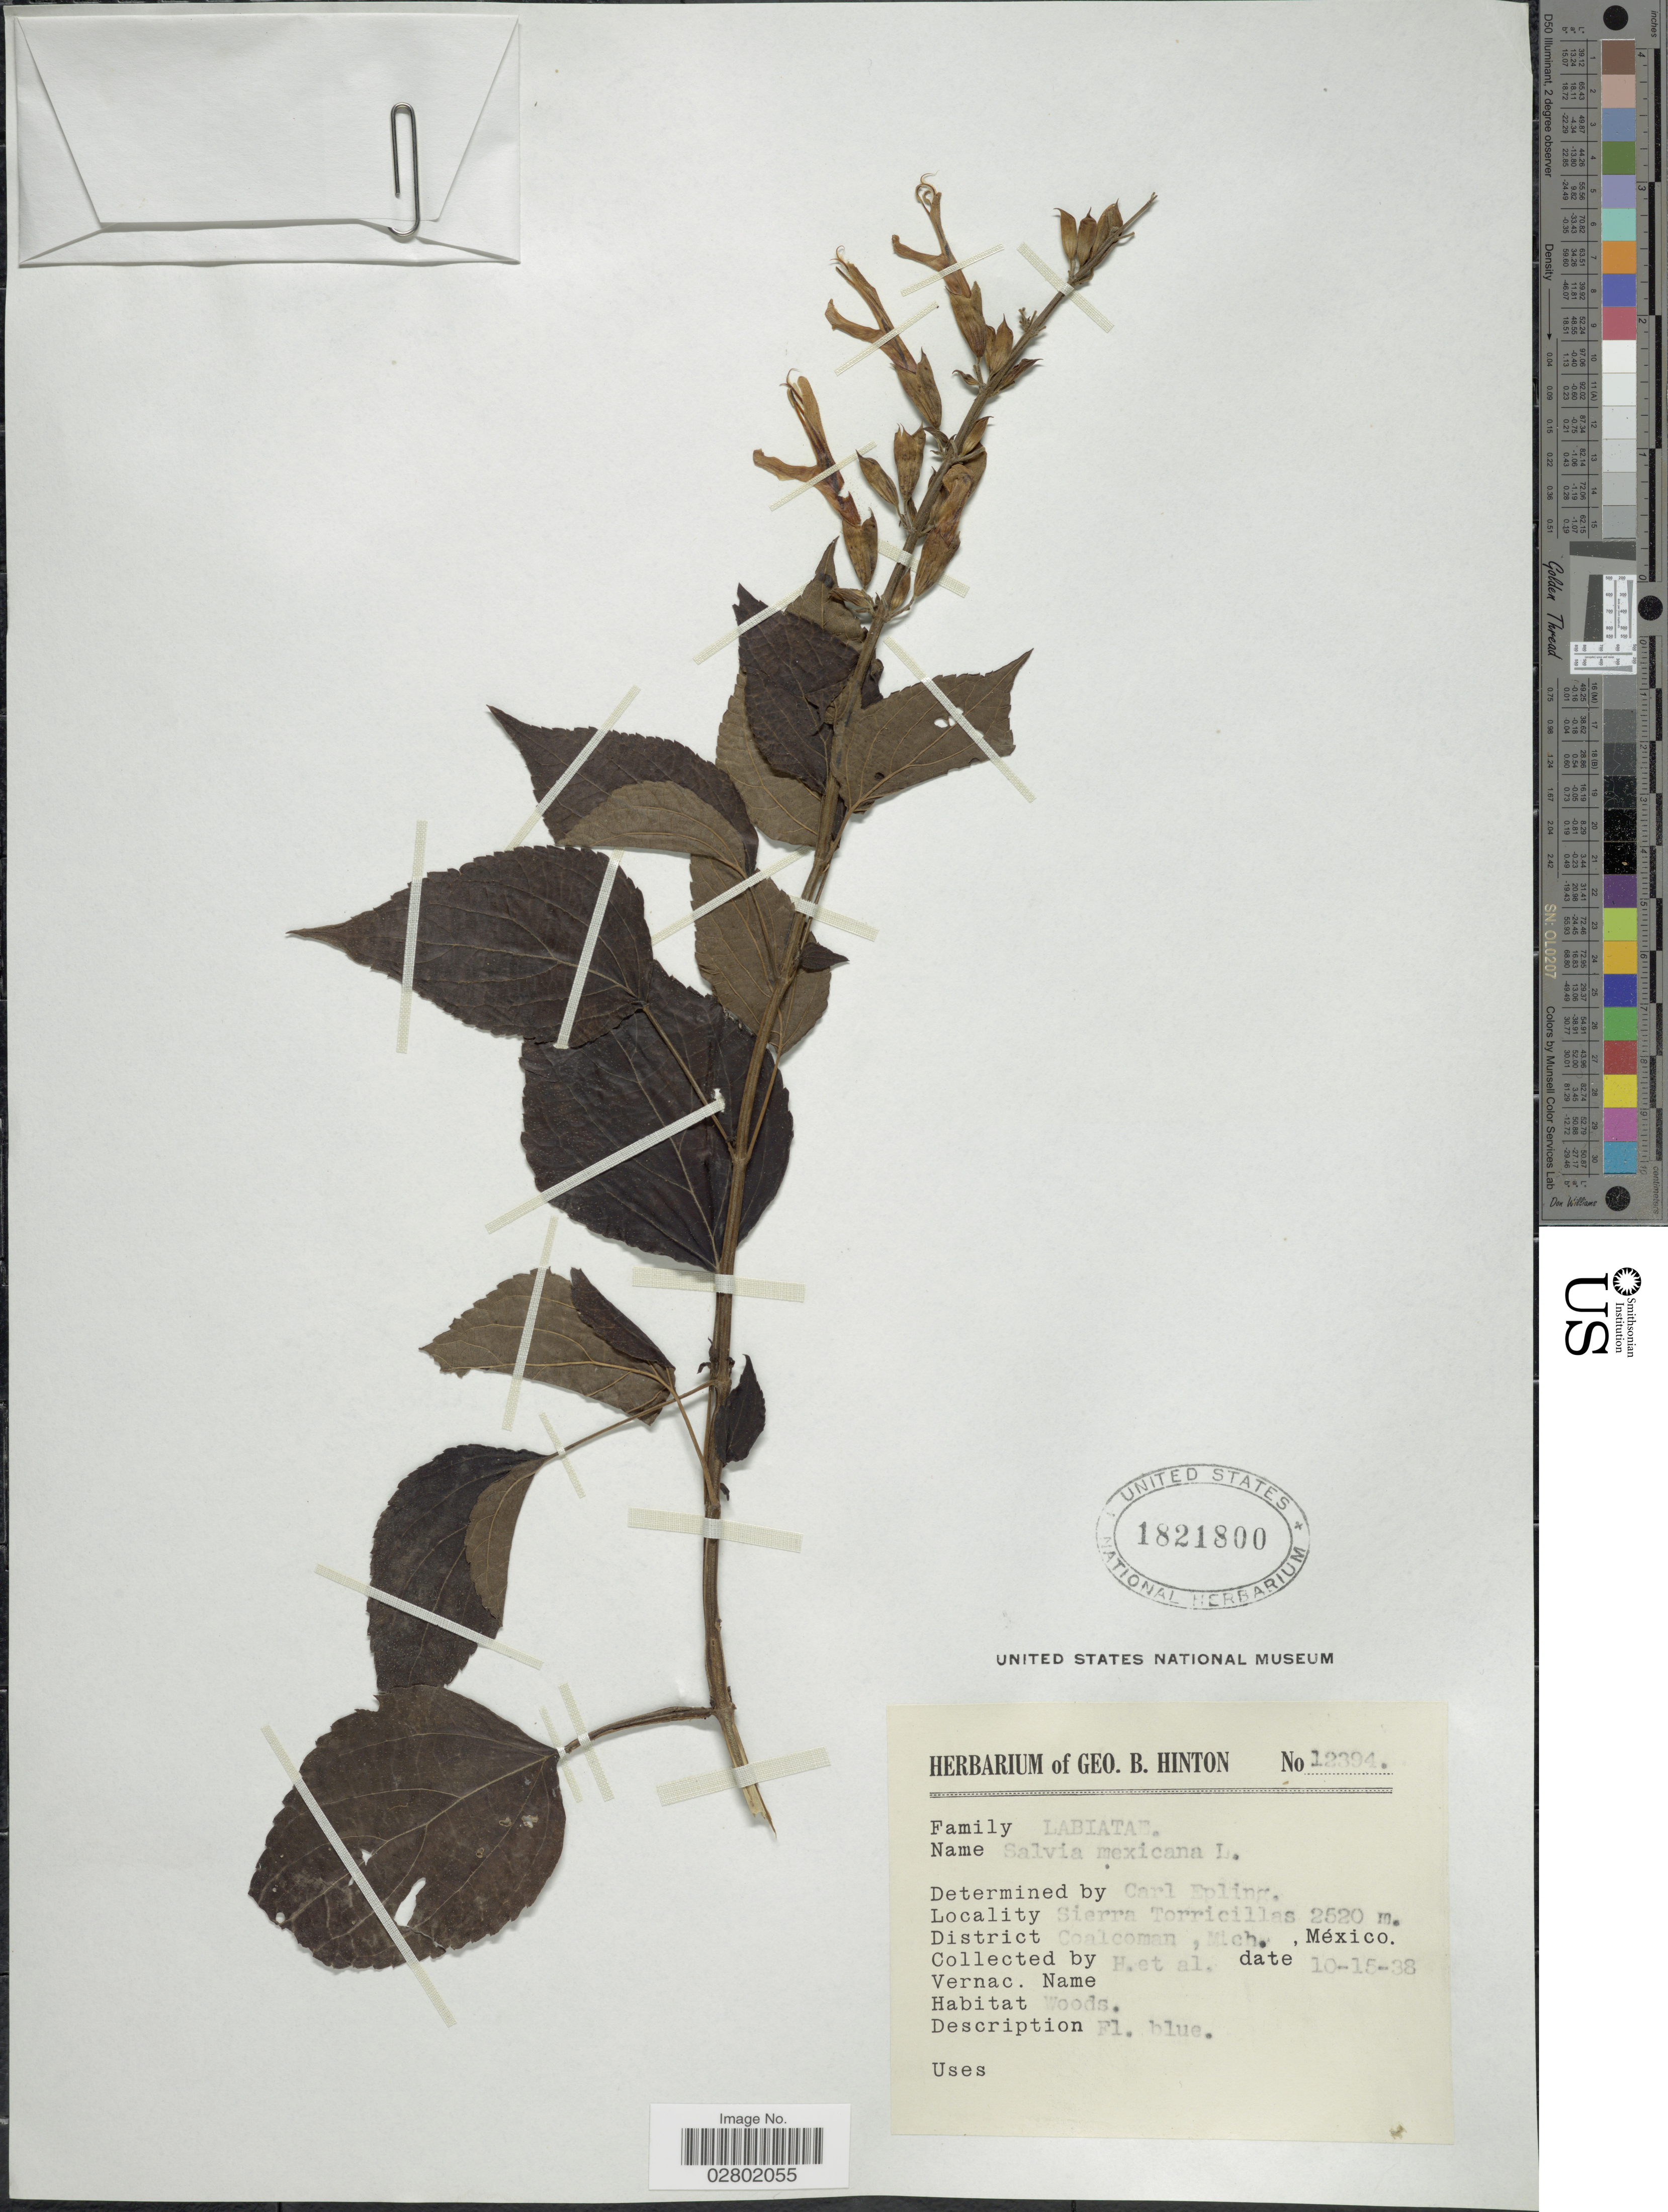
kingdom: Plantae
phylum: Tracheophyta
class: Magnoliopsida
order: Lamiales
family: Lamiaceae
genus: Salvia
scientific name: Salvia mexicana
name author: L.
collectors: G. B. Hinton & et al.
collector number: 12394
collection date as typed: Transcribed d/m/y: 15/10/38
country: Mexico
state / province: Michoacán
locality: Sierra Torricillas, District Coalcoman, Mich.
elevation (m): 2520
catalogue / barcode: US 1821800